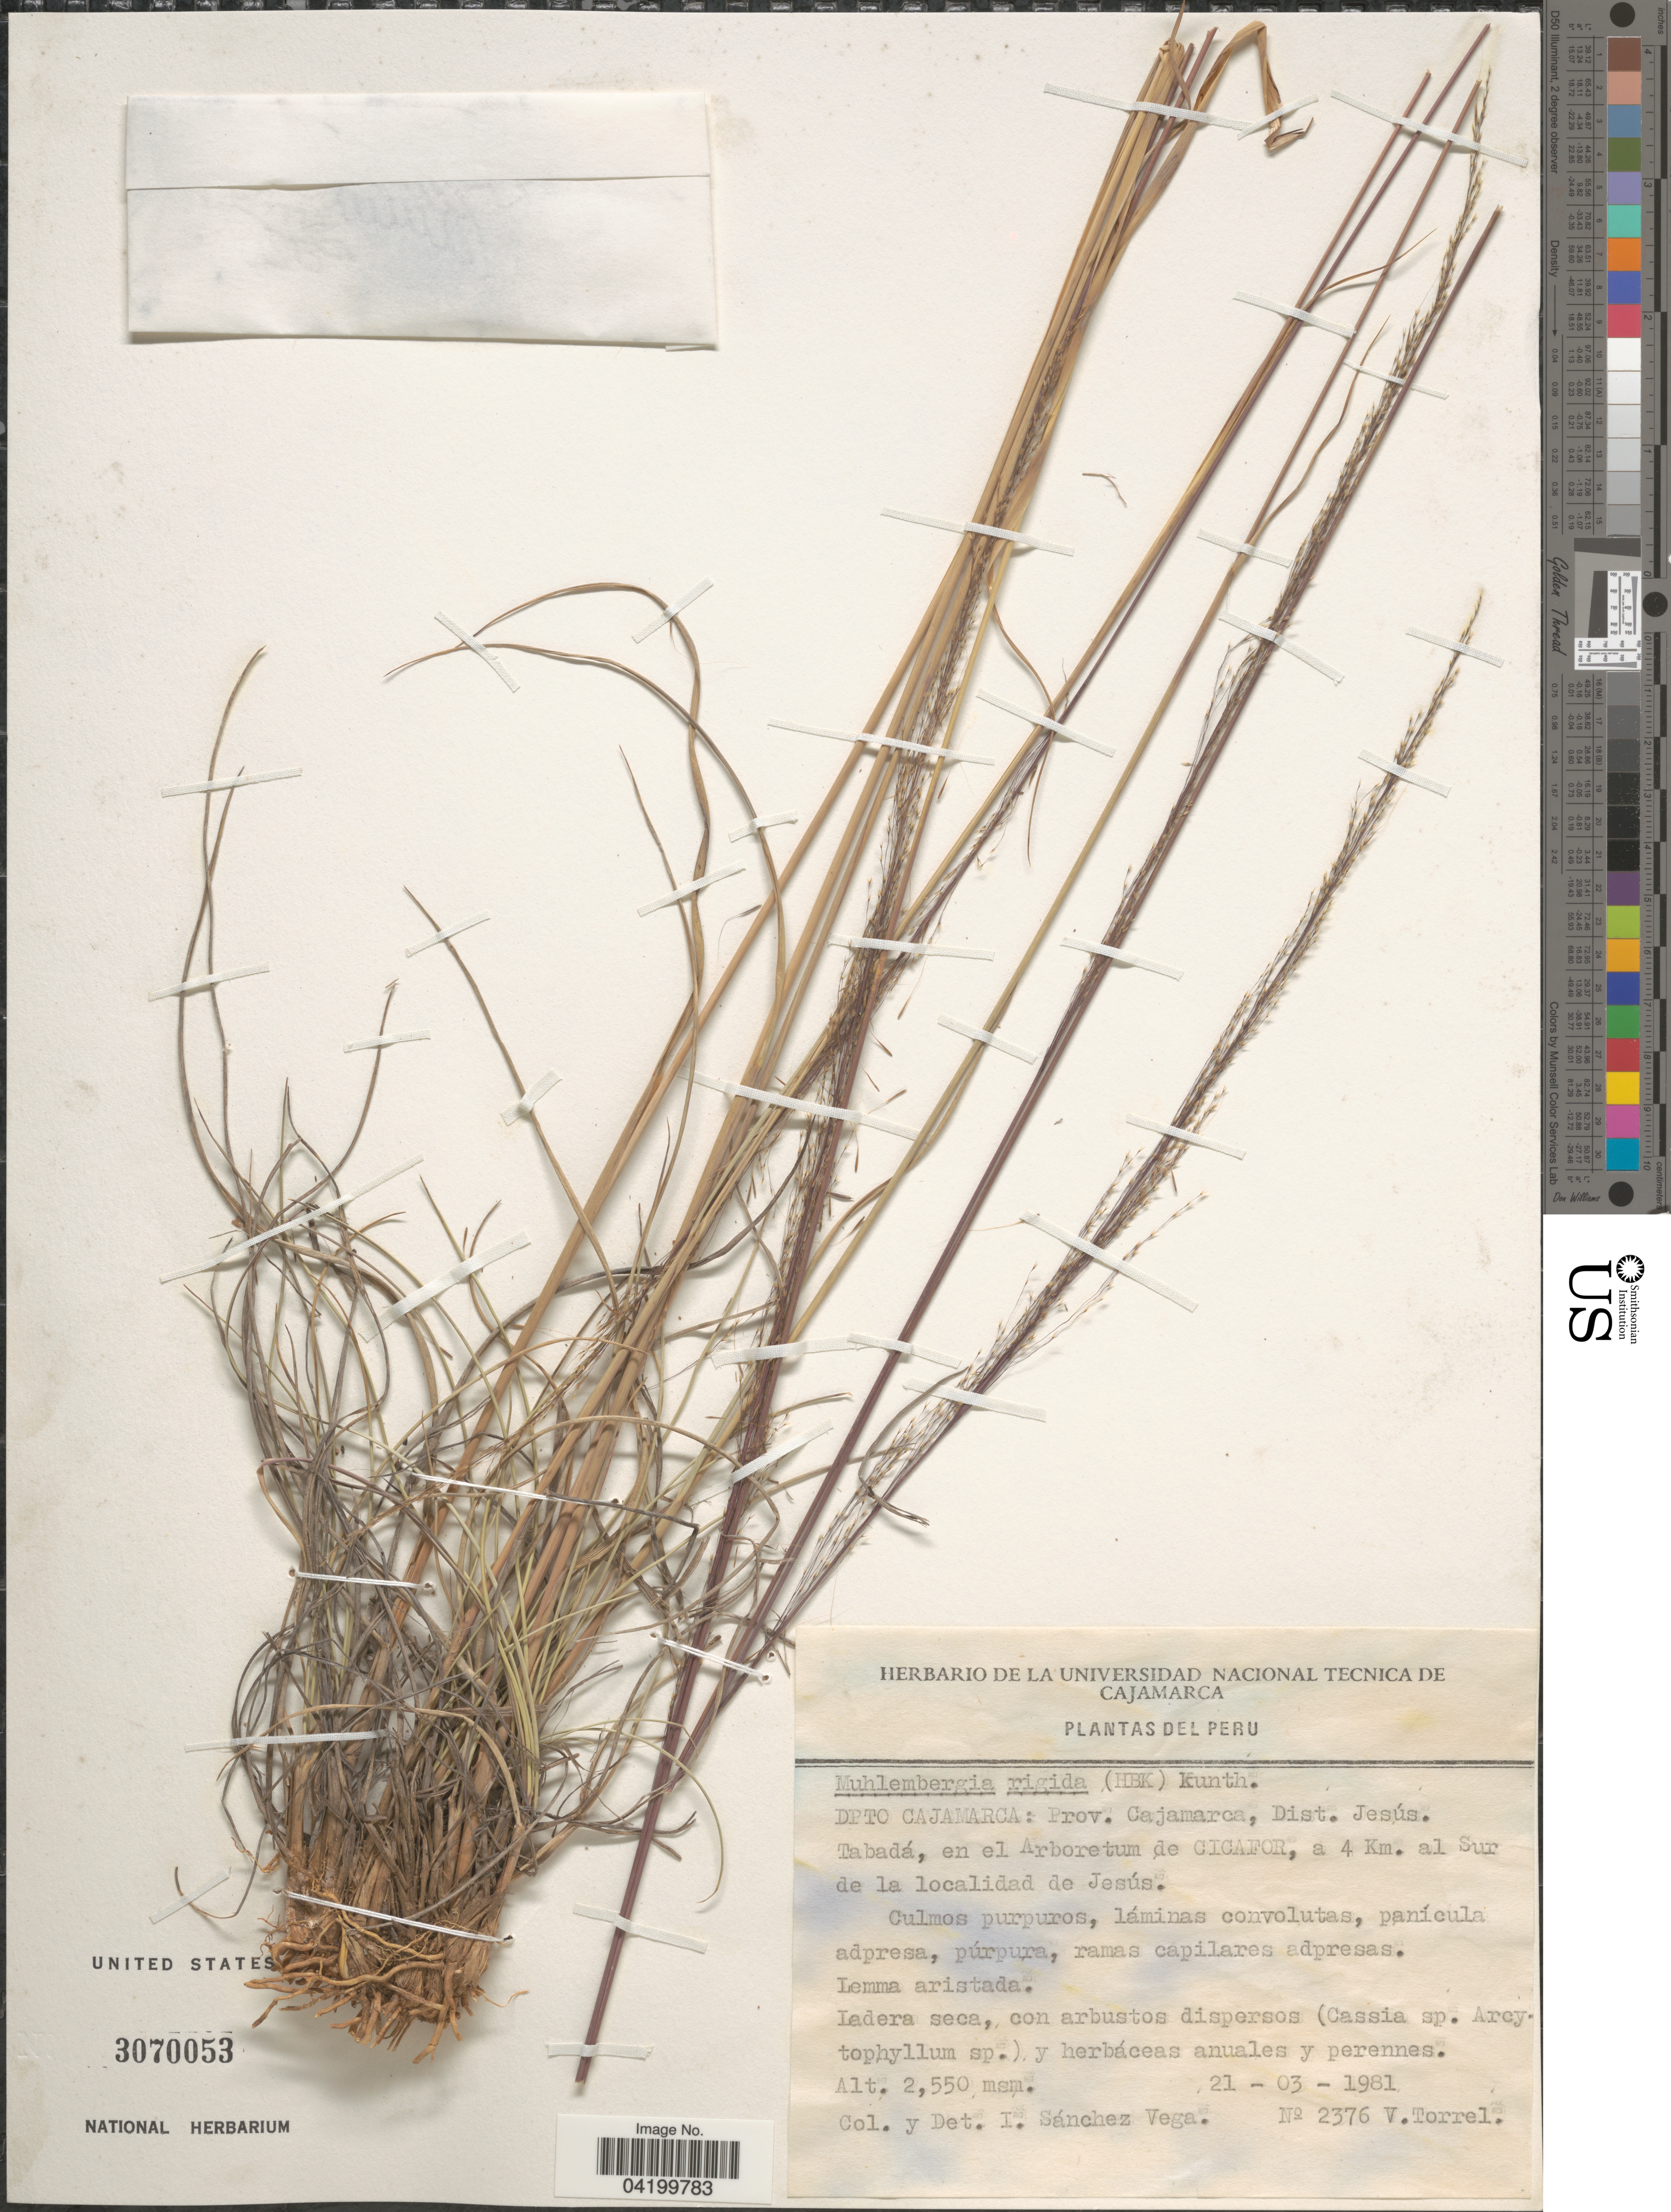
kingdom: Plantae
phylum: Tracheophyta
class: Liliopsida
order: Poales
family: Poaceae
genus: Muhlenbergia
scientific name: Muhlenbergia rigida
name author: (Kunth) Kunth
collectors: I. Sánchez Vega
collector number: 2376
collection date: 1981-03-21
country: Peru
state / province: Cajamarca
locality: Dpto Cajamarca: Prov. Cajamarca, Dist. Jesús. Tabadá, en el Arboretum de Cicafor, a 4 Km. al Sur de la localidad de Jesús.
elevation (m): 2550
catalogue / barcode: US 3070053